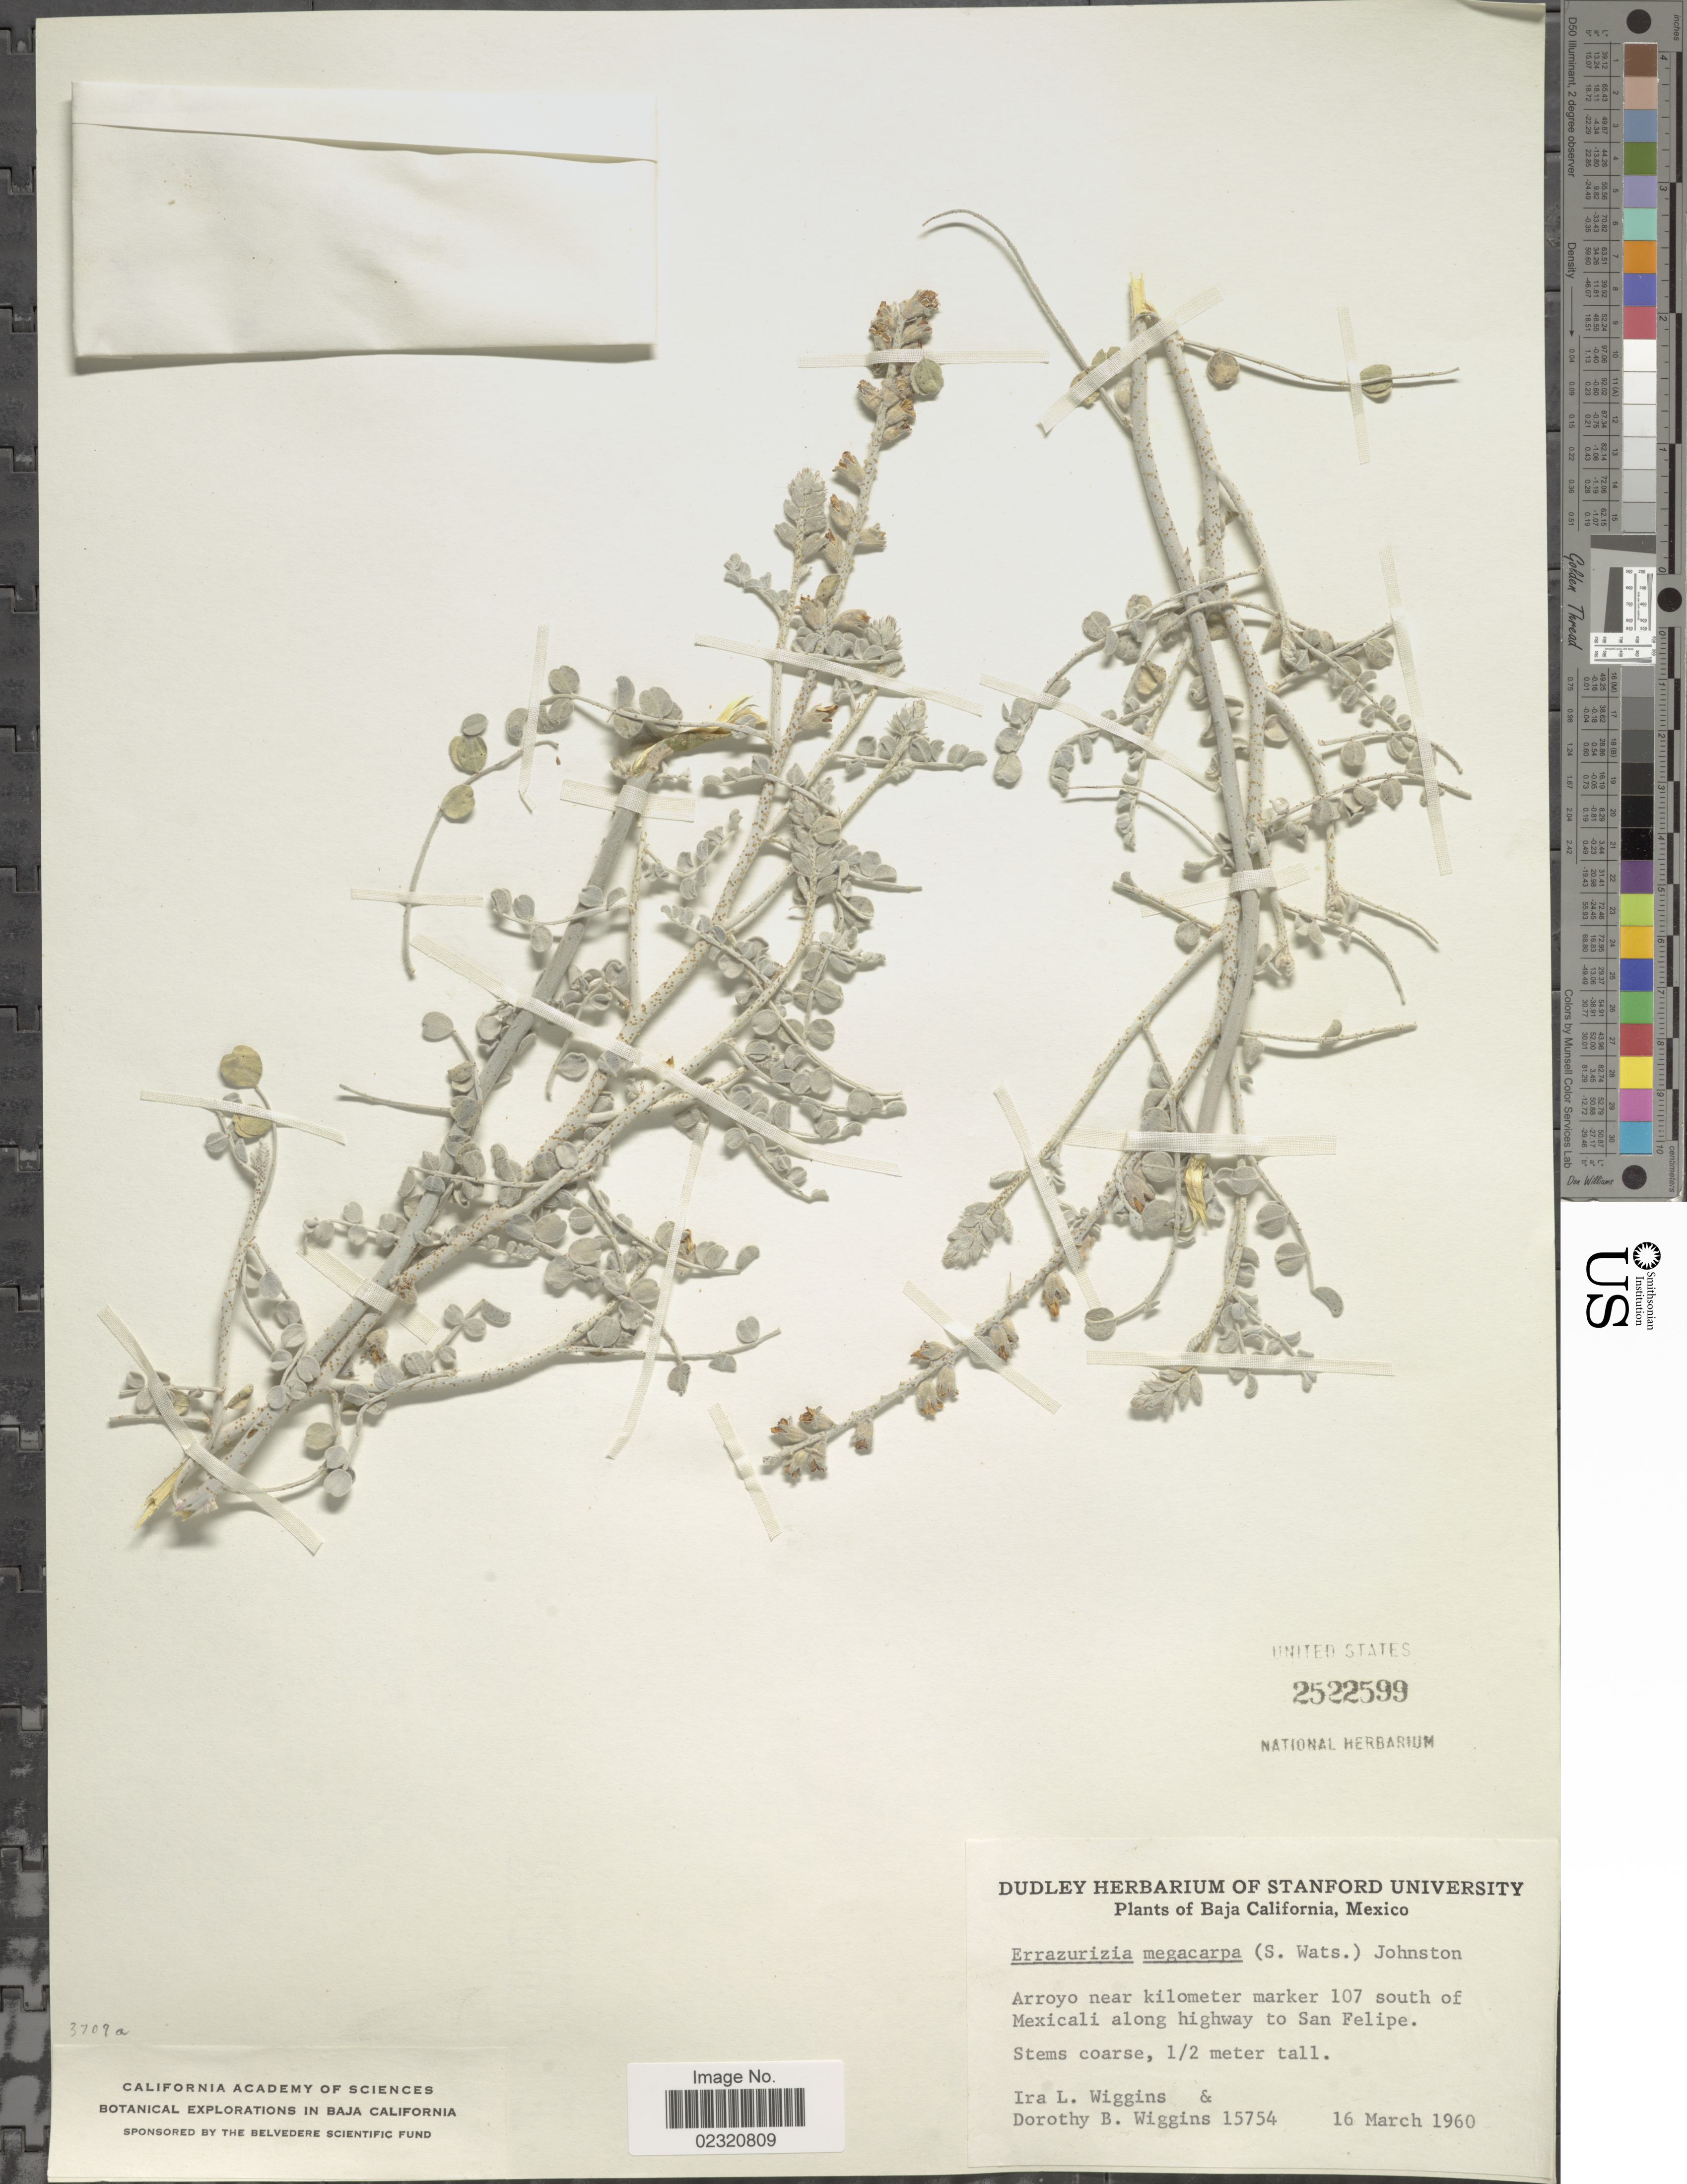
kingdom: Plantae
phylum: Tracheophyta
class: Magnoliopsida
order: Fabales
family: Fabaceae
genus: Errazurizia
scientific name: Errazurizia megacarpa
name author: I.M. Johnst.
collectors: I. L. Wiggins & D. B. Wiggins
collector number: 15754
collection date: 1960-03-16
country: Mexico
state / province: Baja California Norte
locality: Arroyo near kilometer marker 107 south of Mexicali along highway to San Felipe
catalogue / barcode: US 2522599